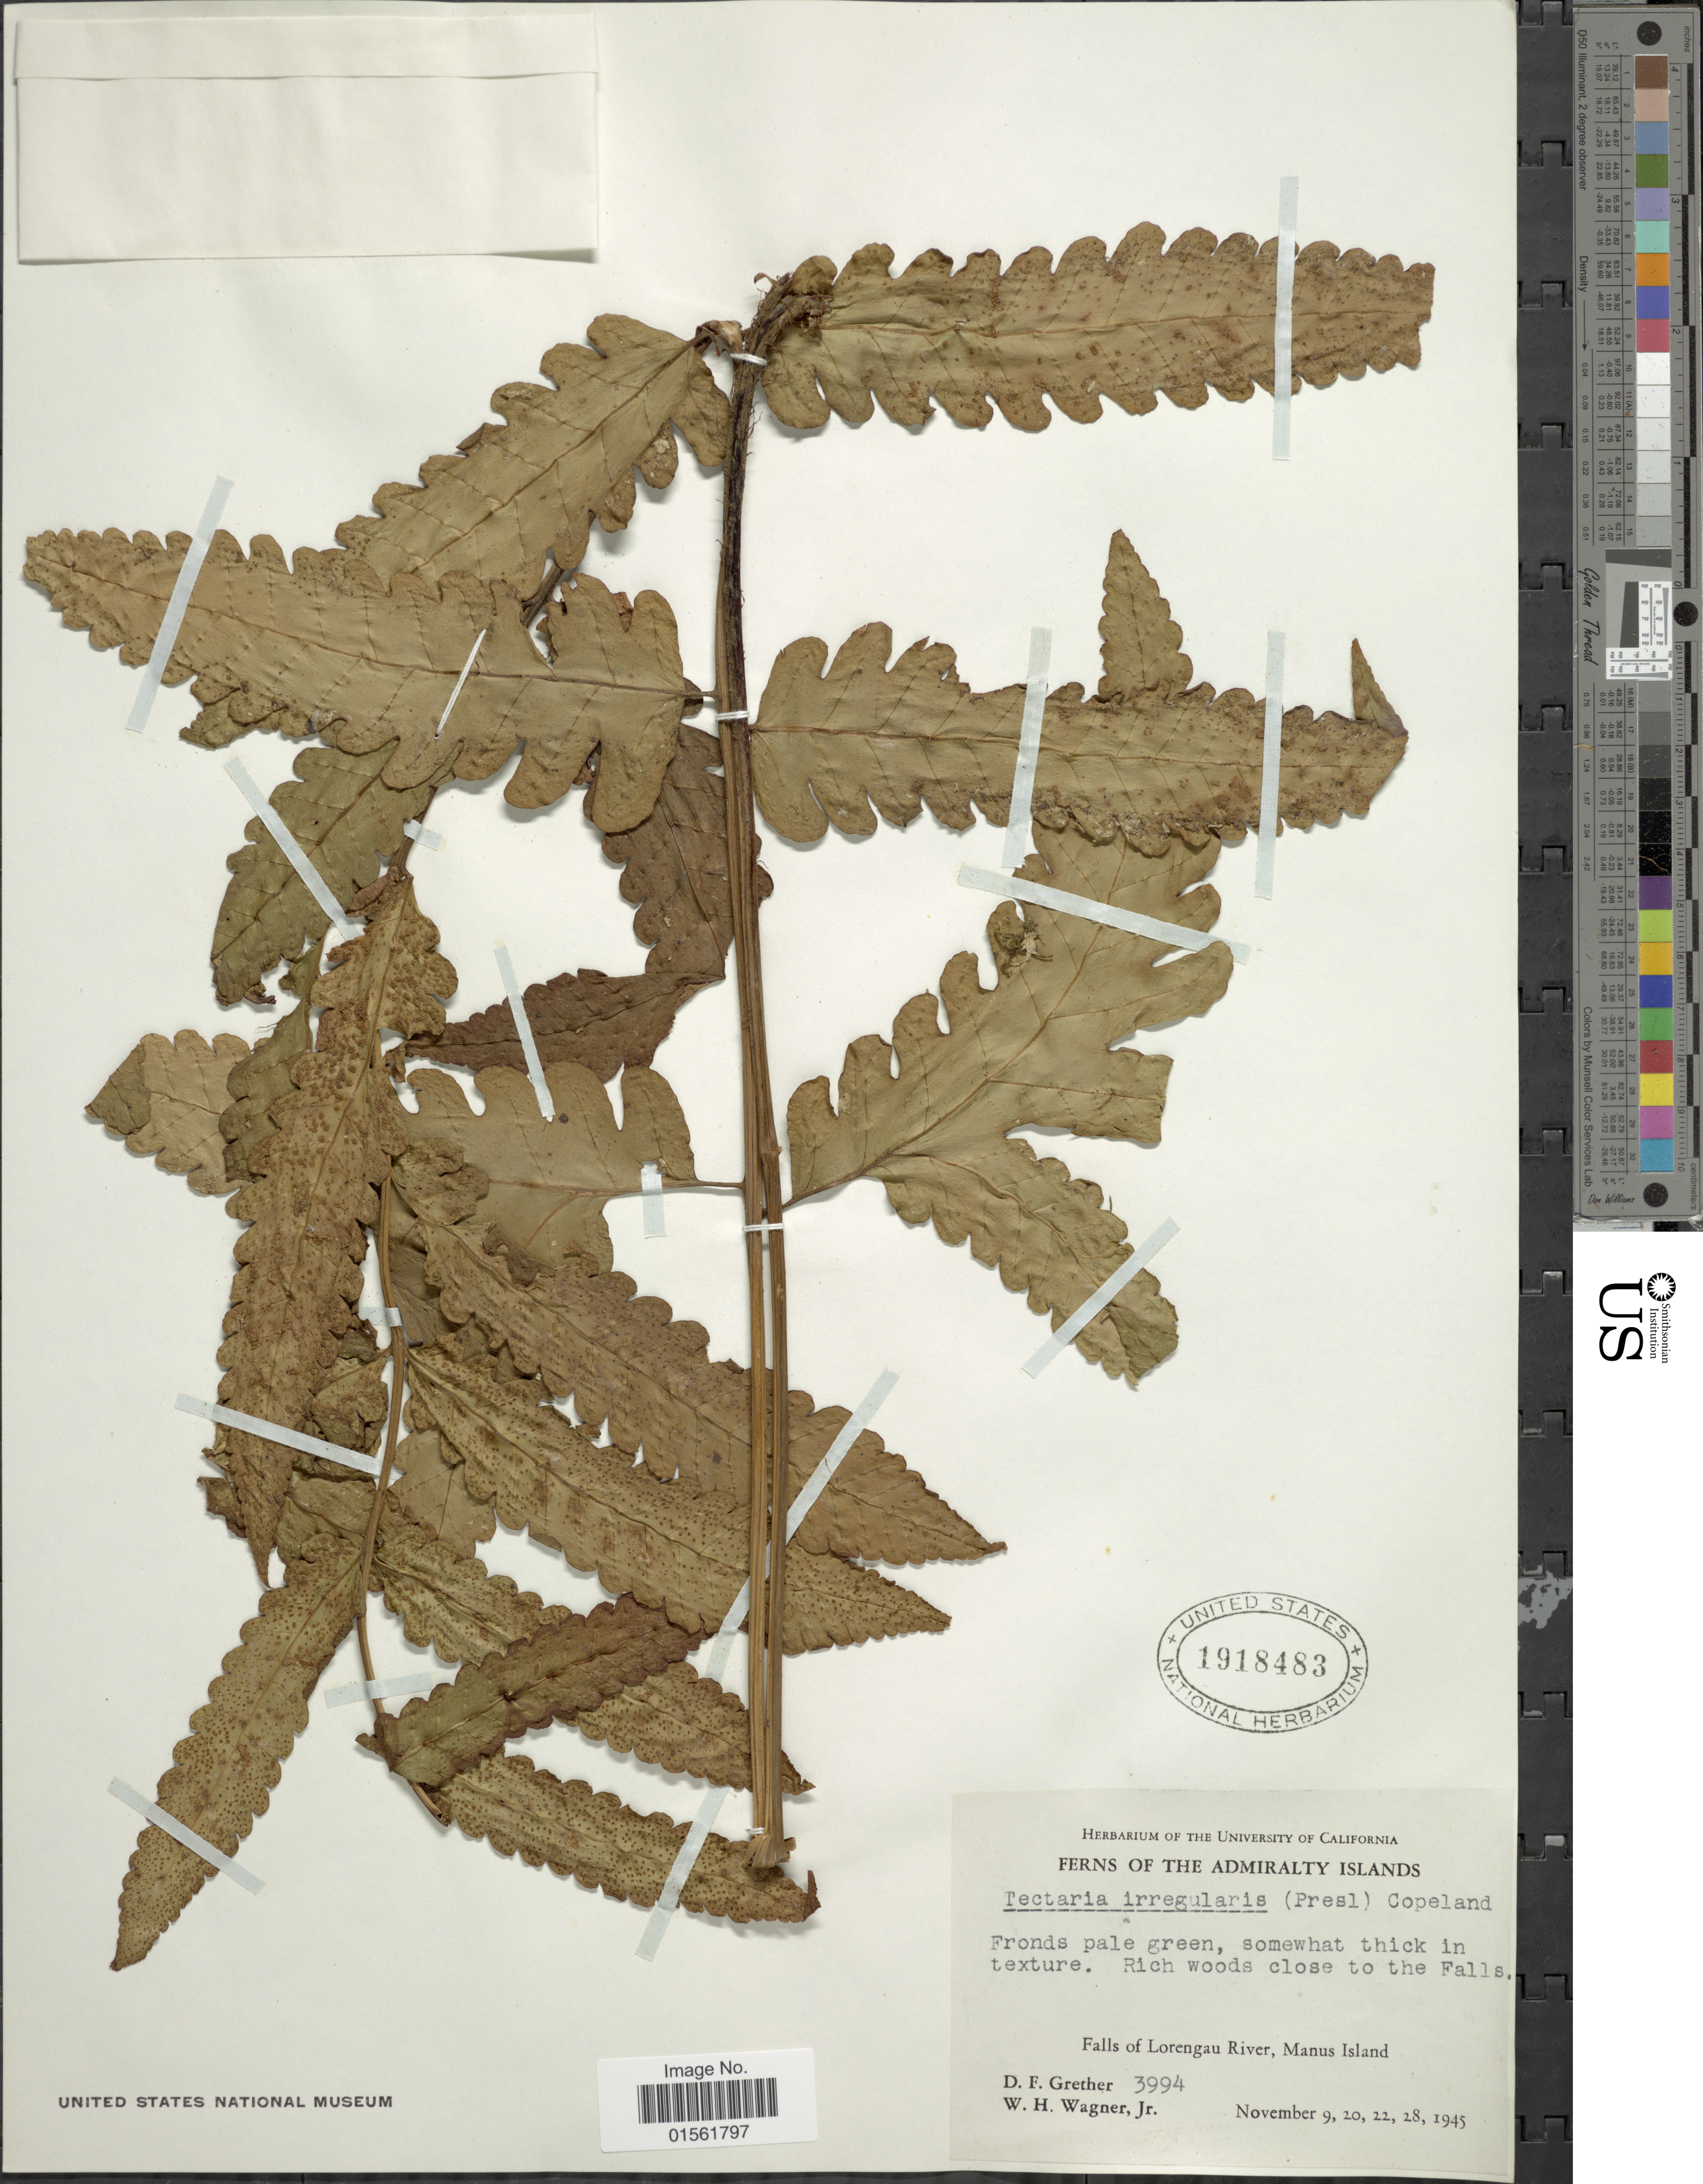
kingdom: Plantae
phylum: Tracheophyta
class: Polypodiopsida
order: Polypodiales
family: Dryopteridaceae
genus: Pleocnemia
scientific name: Pleocnemia irregularis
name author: (C. Presl) Holttum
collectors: D. F. Grether & W. H. Wagner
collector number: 3994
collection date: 1945-11-09/1945-11-28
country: Papua New Guinea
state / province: Manus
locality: Admiralty Islands. Falls of Lorengau River, Manus Islands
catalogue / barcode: US 1918483